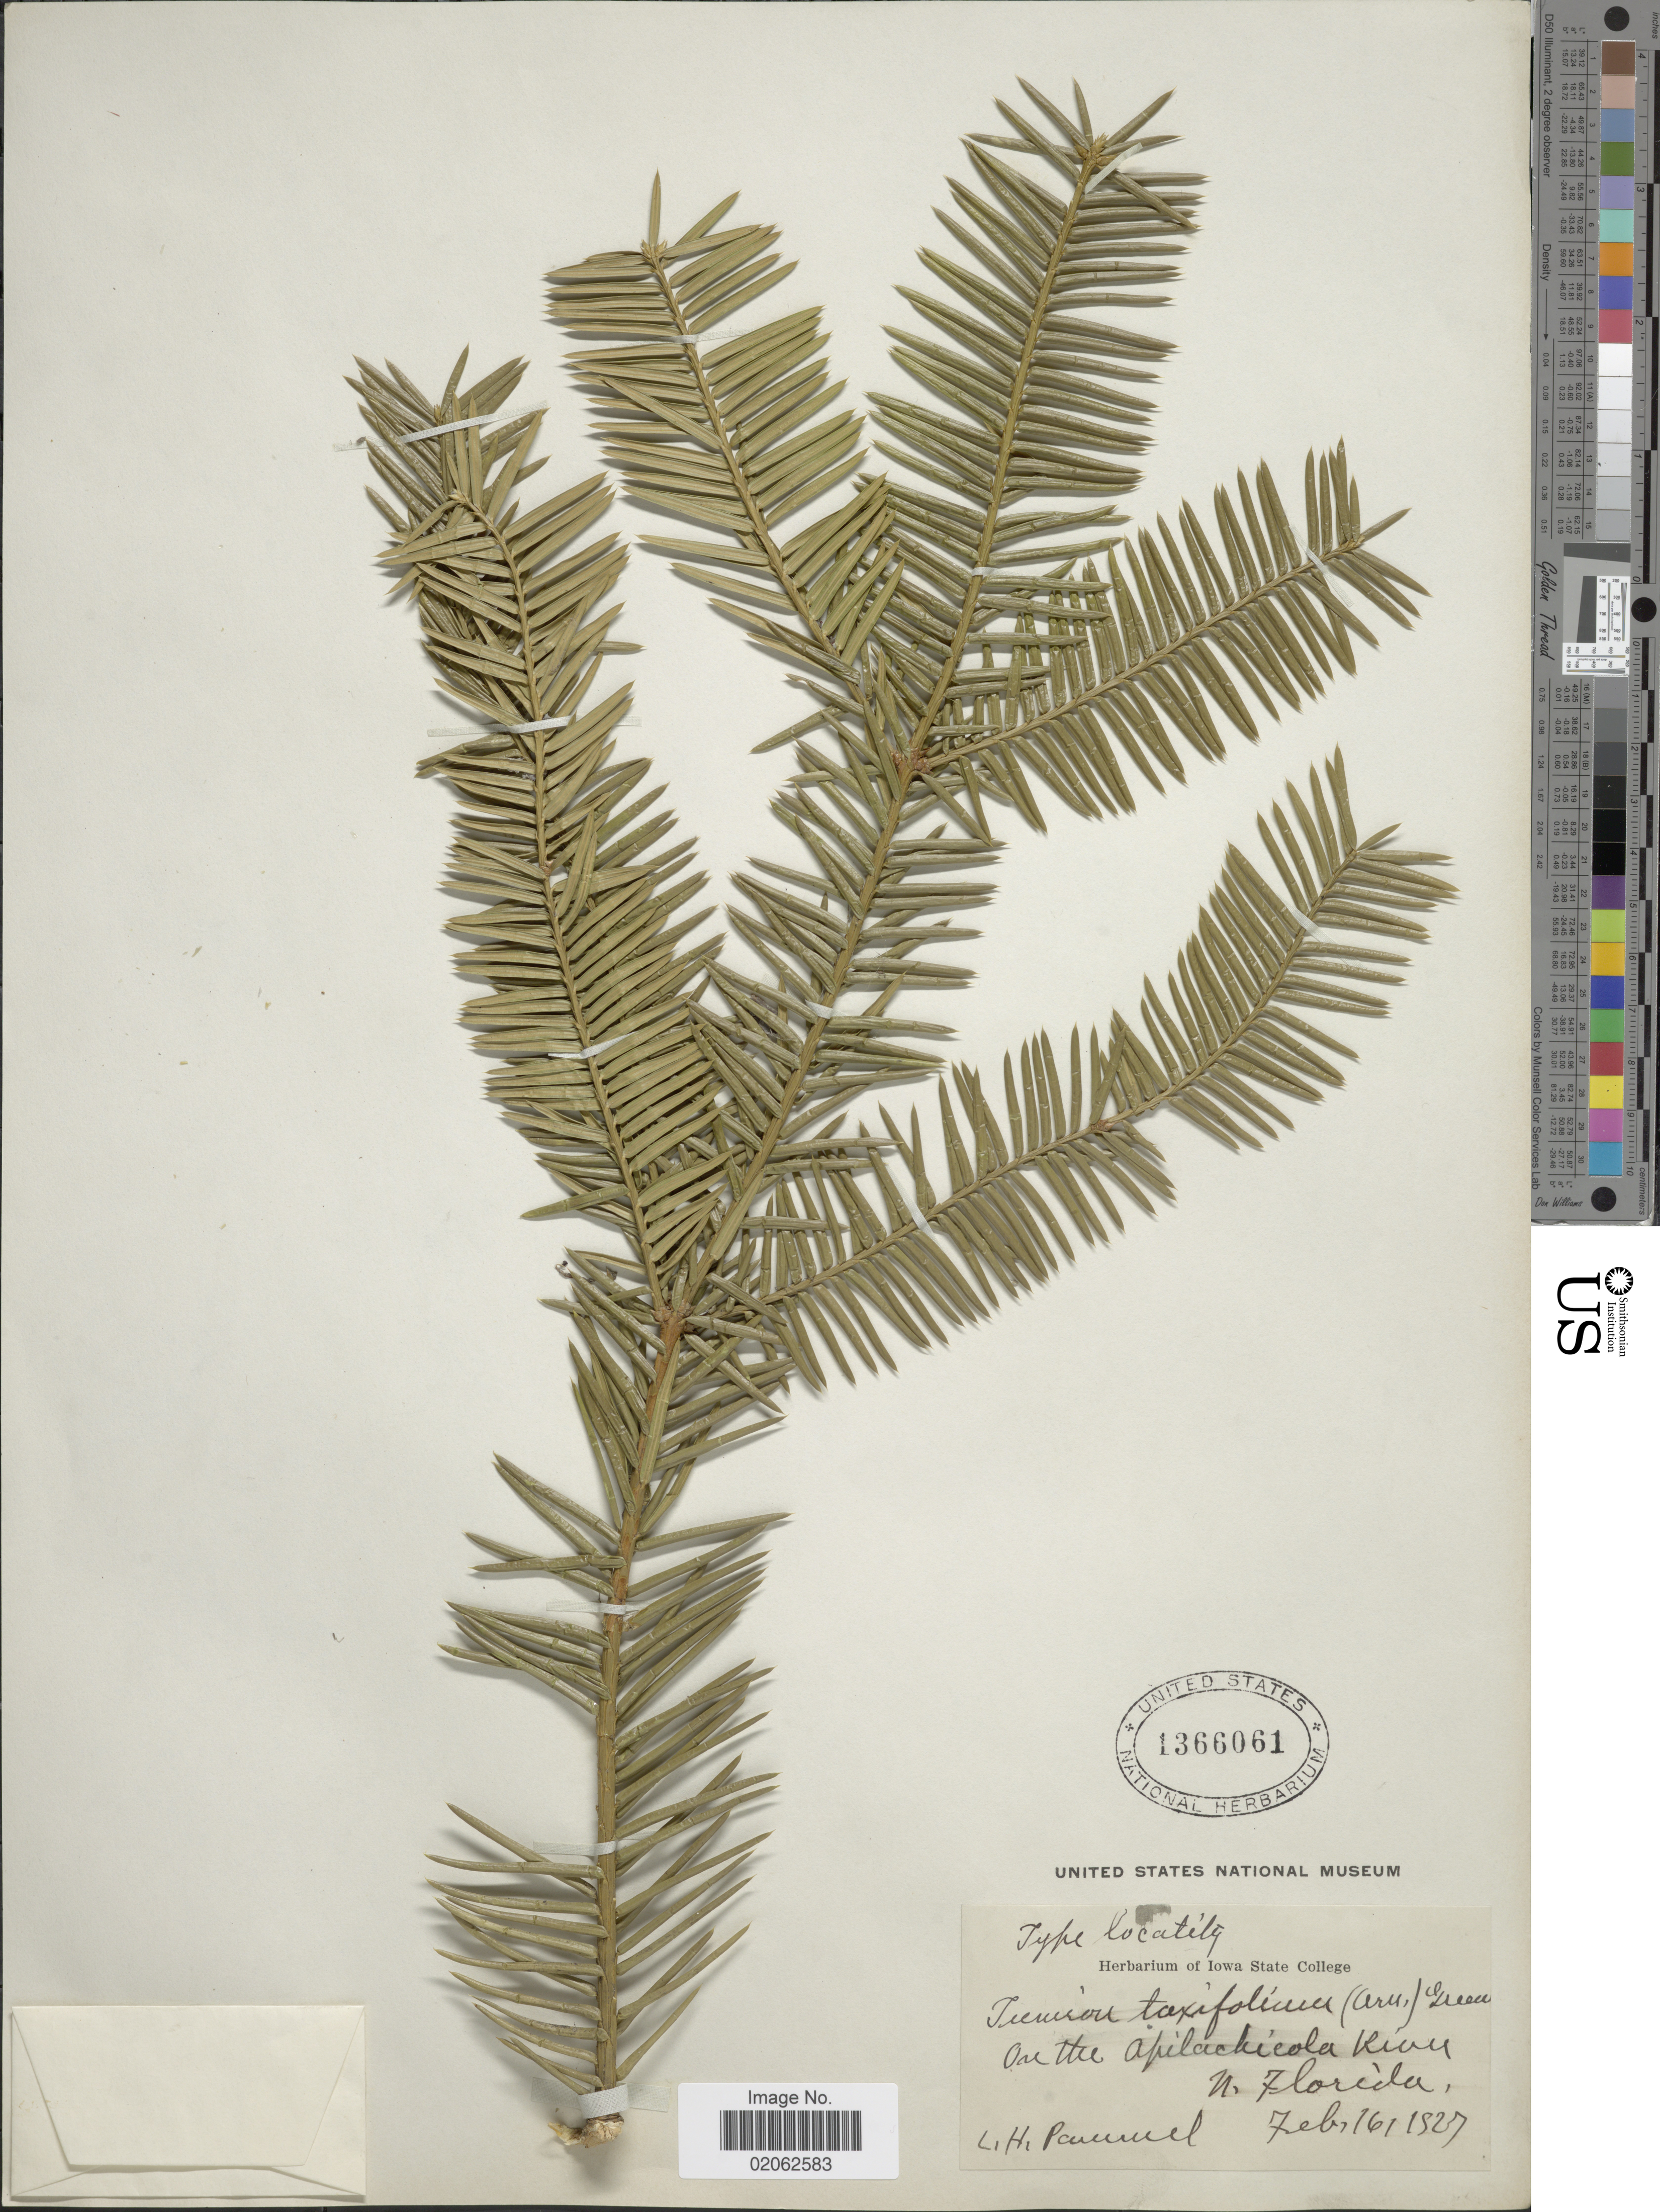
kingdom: Plantae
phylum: Tracheophyta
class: Pinopsida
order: Pinales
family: Taxaceae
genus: Torreya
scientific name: Torreya taxifolia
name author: Arn.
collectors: L. Pammel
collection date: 1827-02-16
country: United States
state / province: Florida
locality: On the Apilachicola River, N. Florida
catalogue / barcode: US 1366061